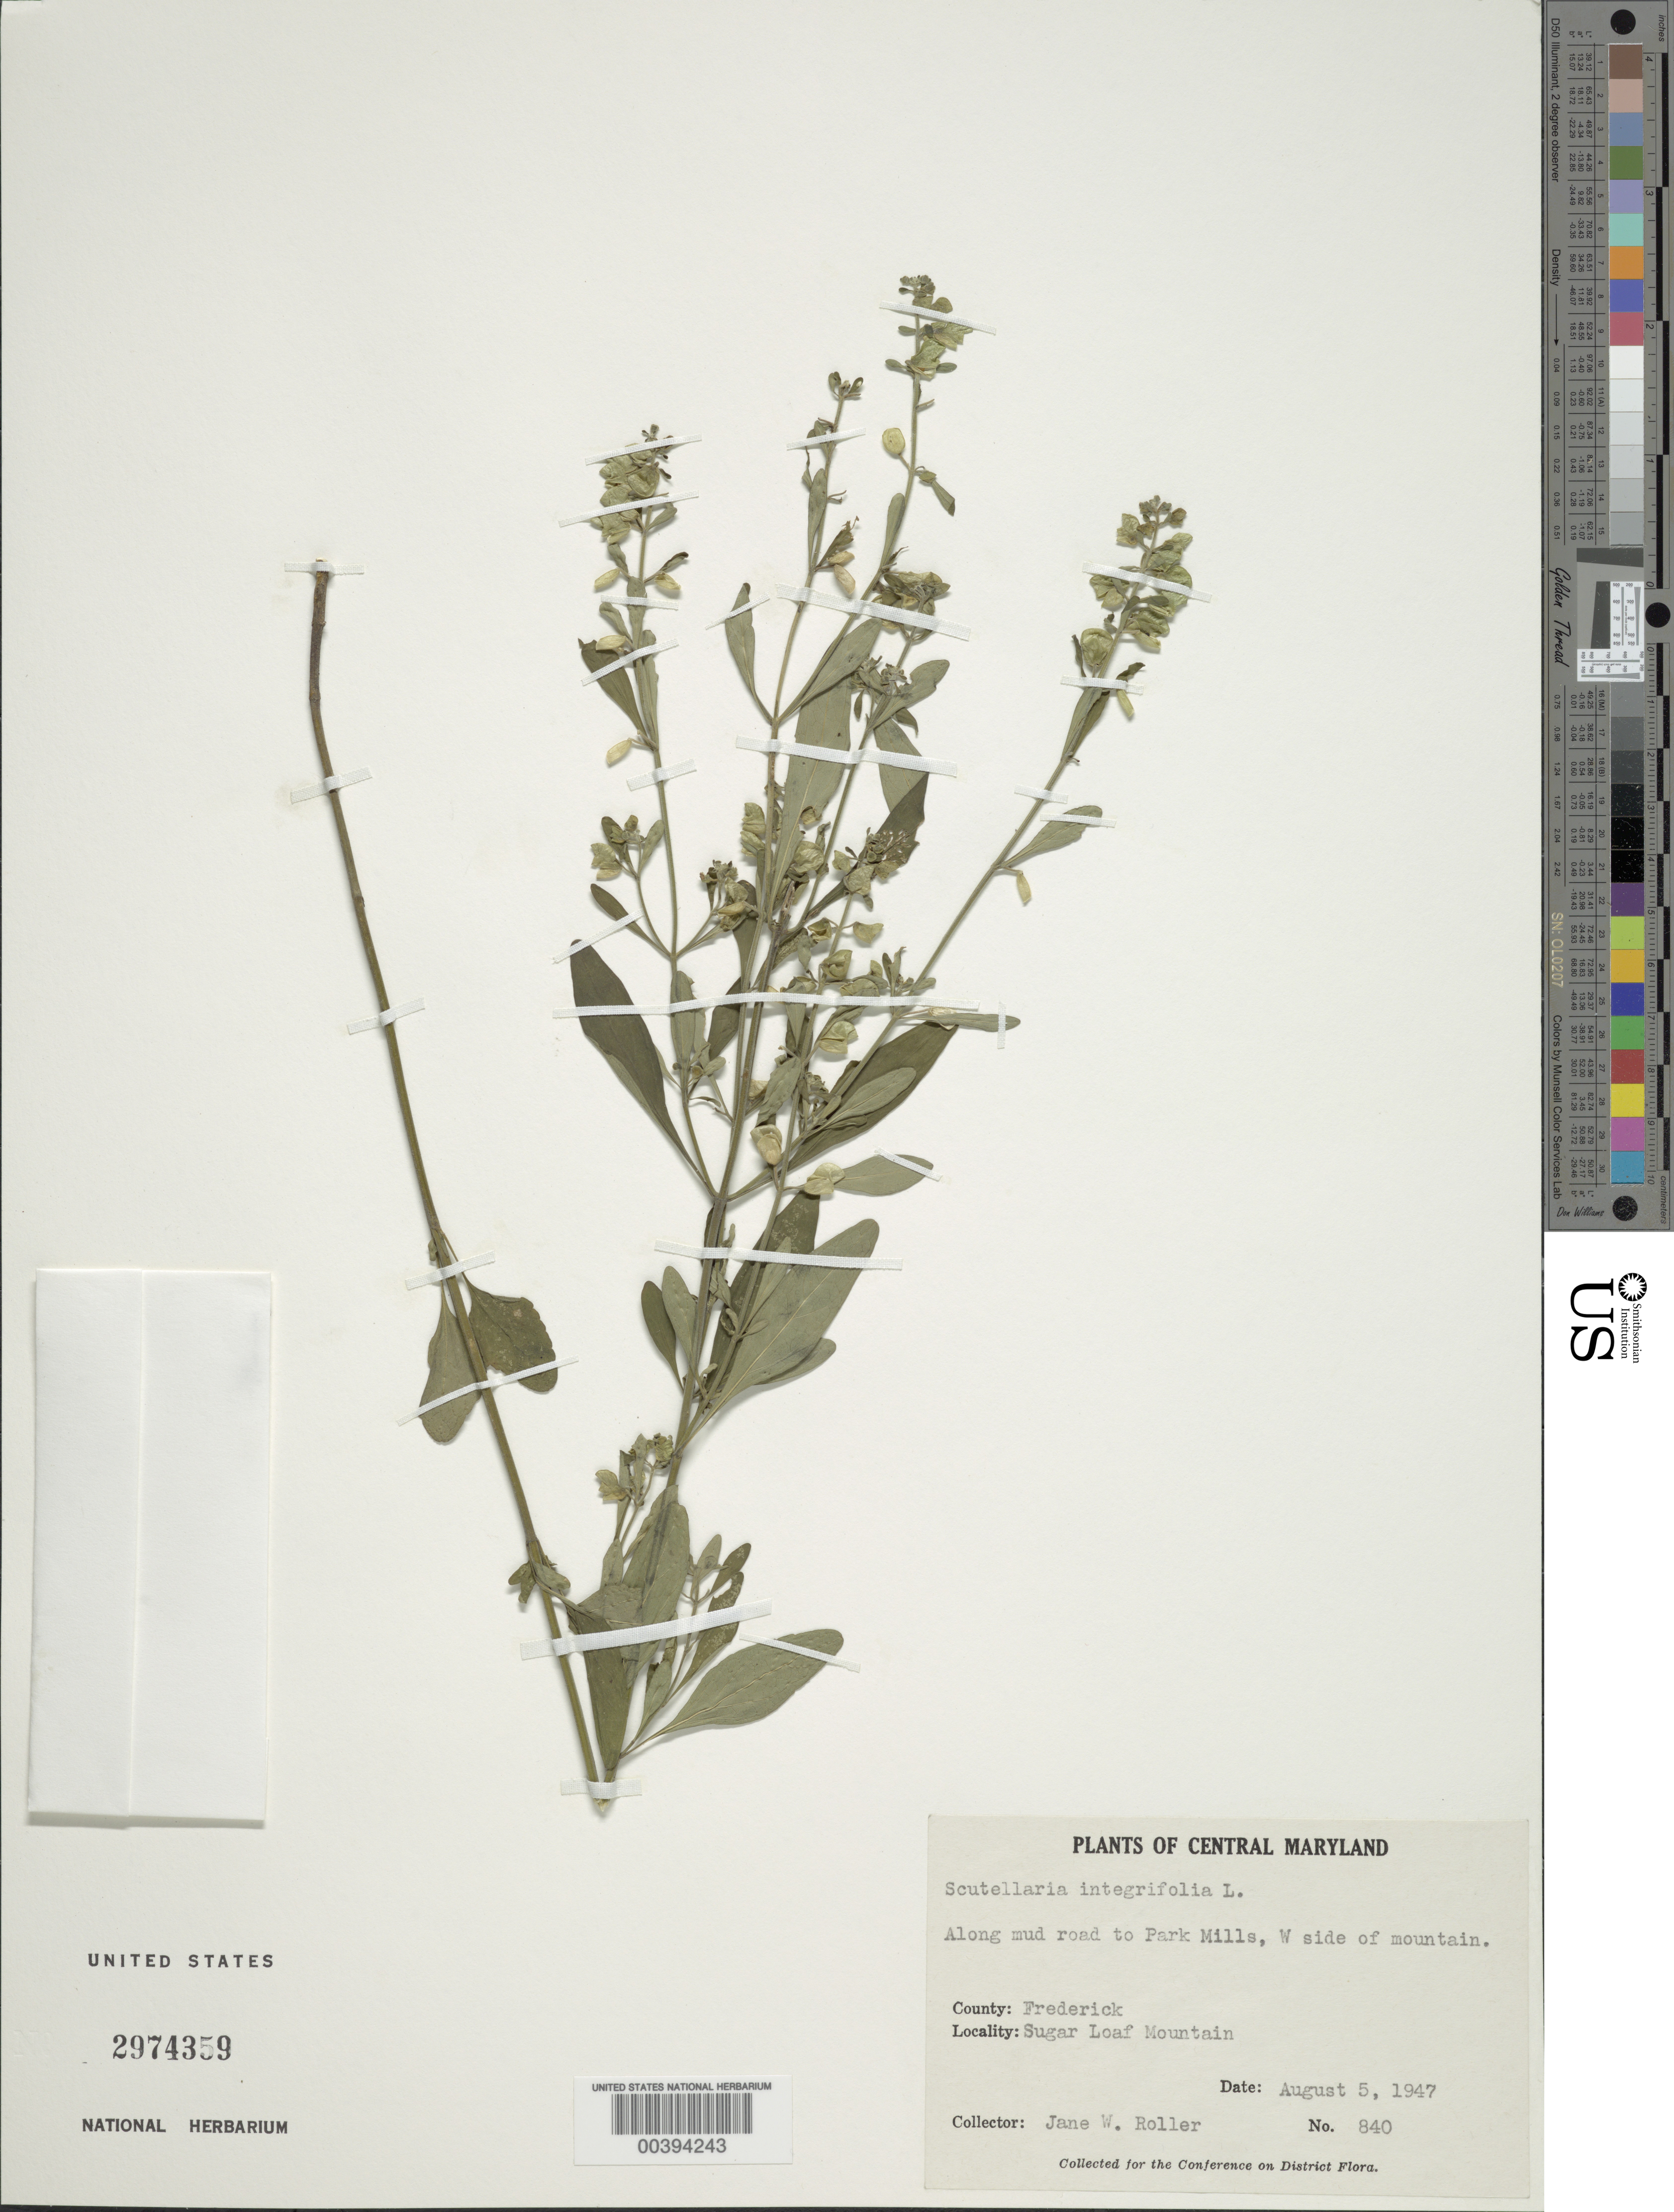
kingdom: Plantae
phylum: Tracheophyta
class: Magnoliopsida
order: Lamiales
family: Lamiaceae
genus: Scutellaria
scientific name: Scutellaria integrifolia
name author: L.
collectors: J. W. Roller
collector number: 840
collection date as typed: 05 Aug 1947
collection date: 1947-08-05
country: United States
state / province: Maryland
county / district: Frederick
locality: Sugar Loaf Mt.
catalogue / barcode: US 2974359